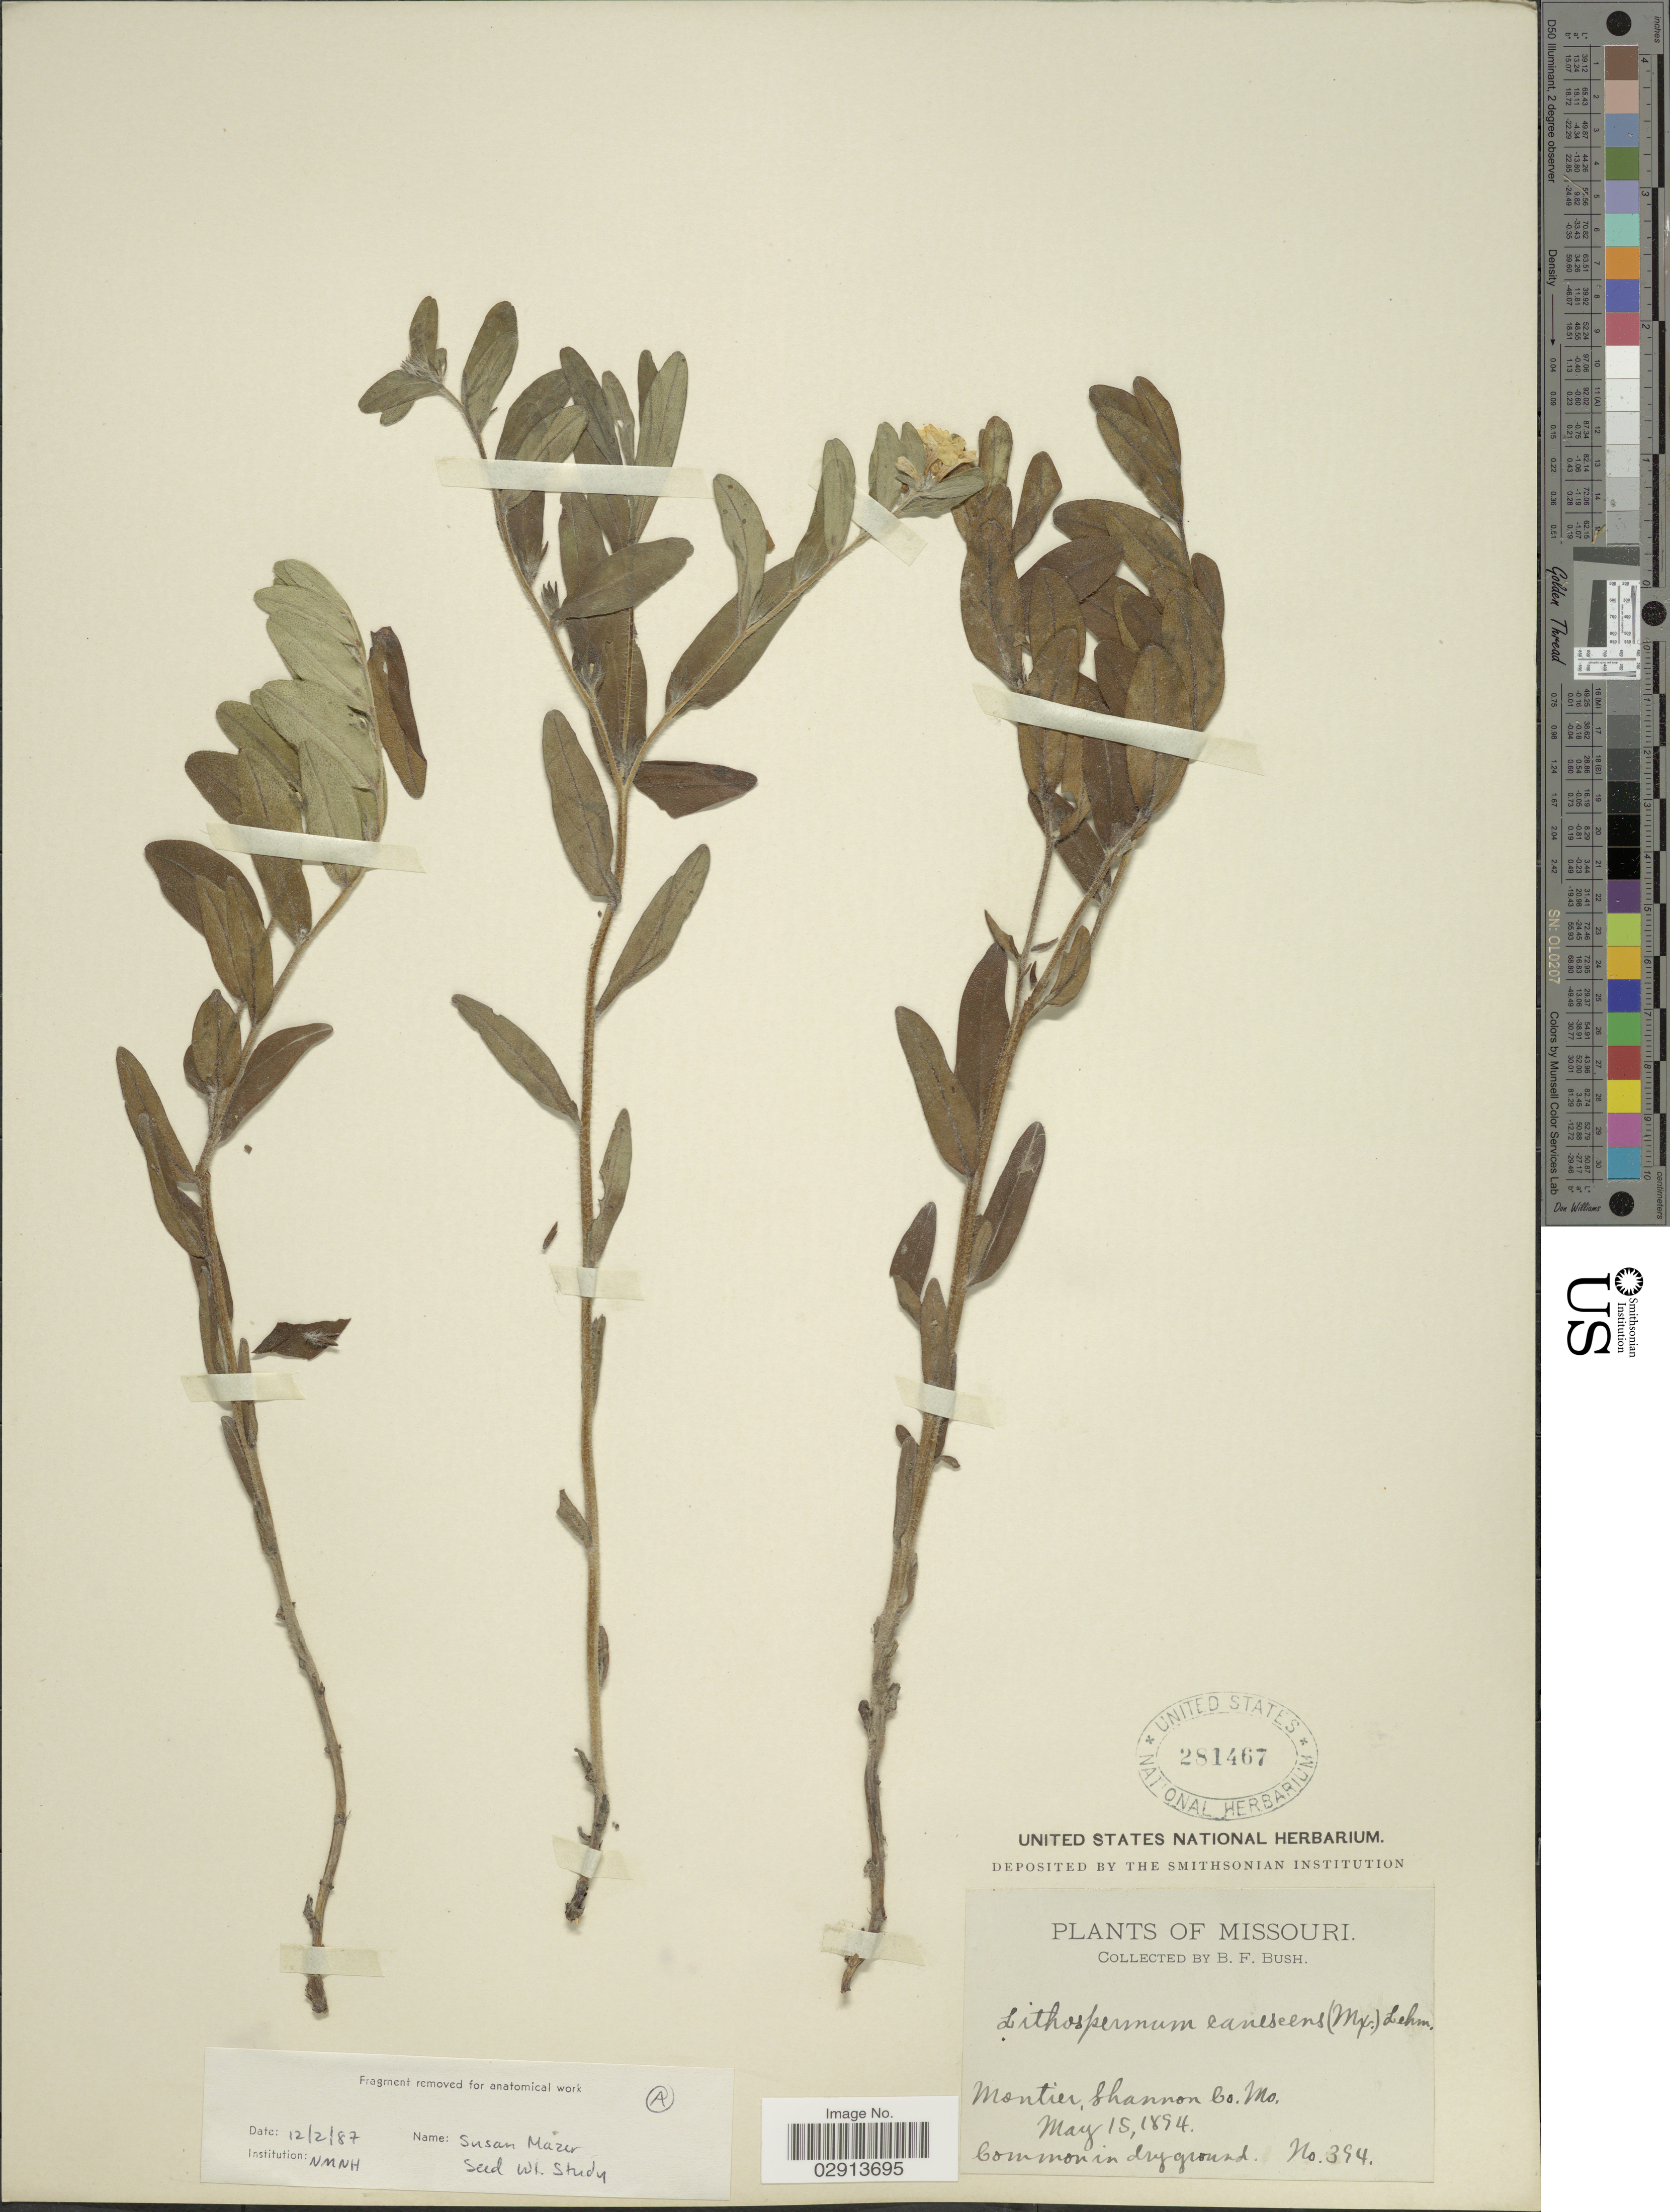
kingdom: Plantae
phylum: Tracheophyta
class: Magnoliopsida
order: Boraginales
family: Boraginaceae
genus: Lithospermum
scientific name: Lithospermum canescens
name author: (Michx.) Lehm.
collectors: B. F. Bush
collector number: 394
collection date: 1894-05-15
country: United States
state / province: Missouri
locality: Montier, Shannon Co.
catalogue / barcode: US 281467